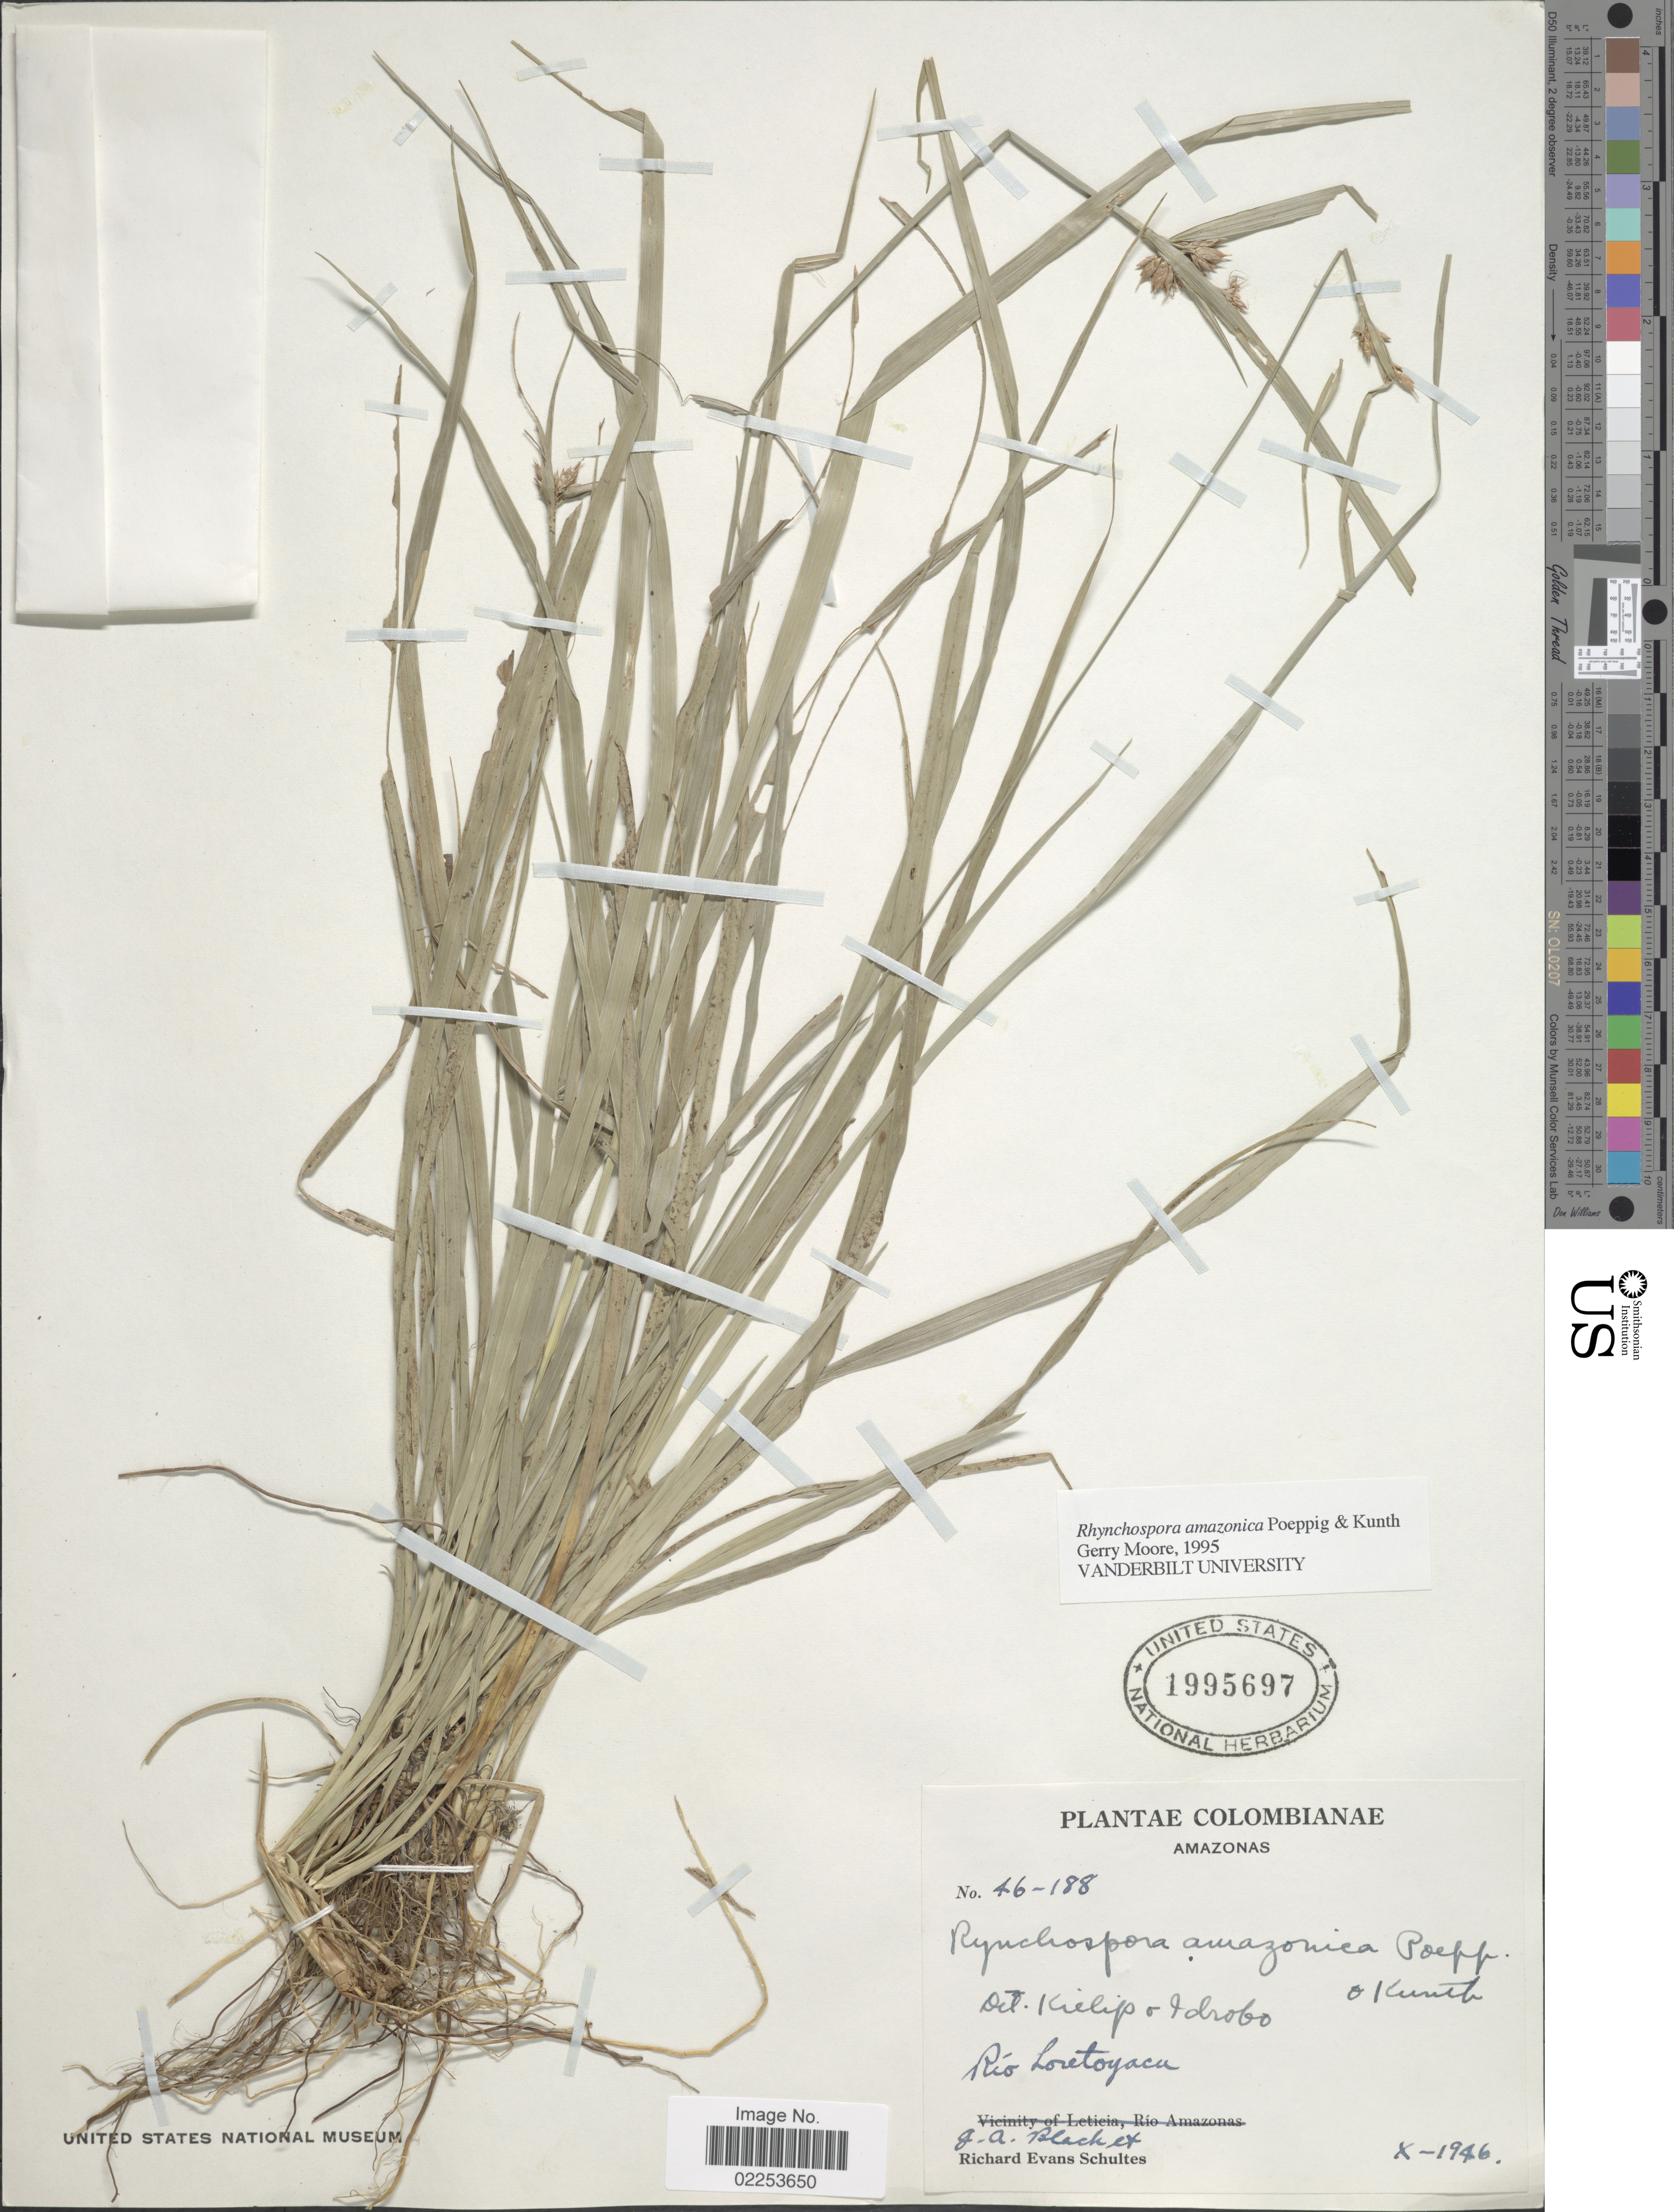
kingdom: Plantae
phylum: Tracheophyta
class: Liliopsida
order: Poales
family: Cyperaceae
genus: Rhynchospora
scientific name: Rhynchospora amazonica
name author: Poepp. & Kunth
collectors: G. A. Black & R. E. Schultes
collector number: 46-188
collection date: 1946-10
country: Colombia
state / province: Amazônas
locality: Amazonas. Rio Loretoyacu.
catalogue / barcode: US 1995697